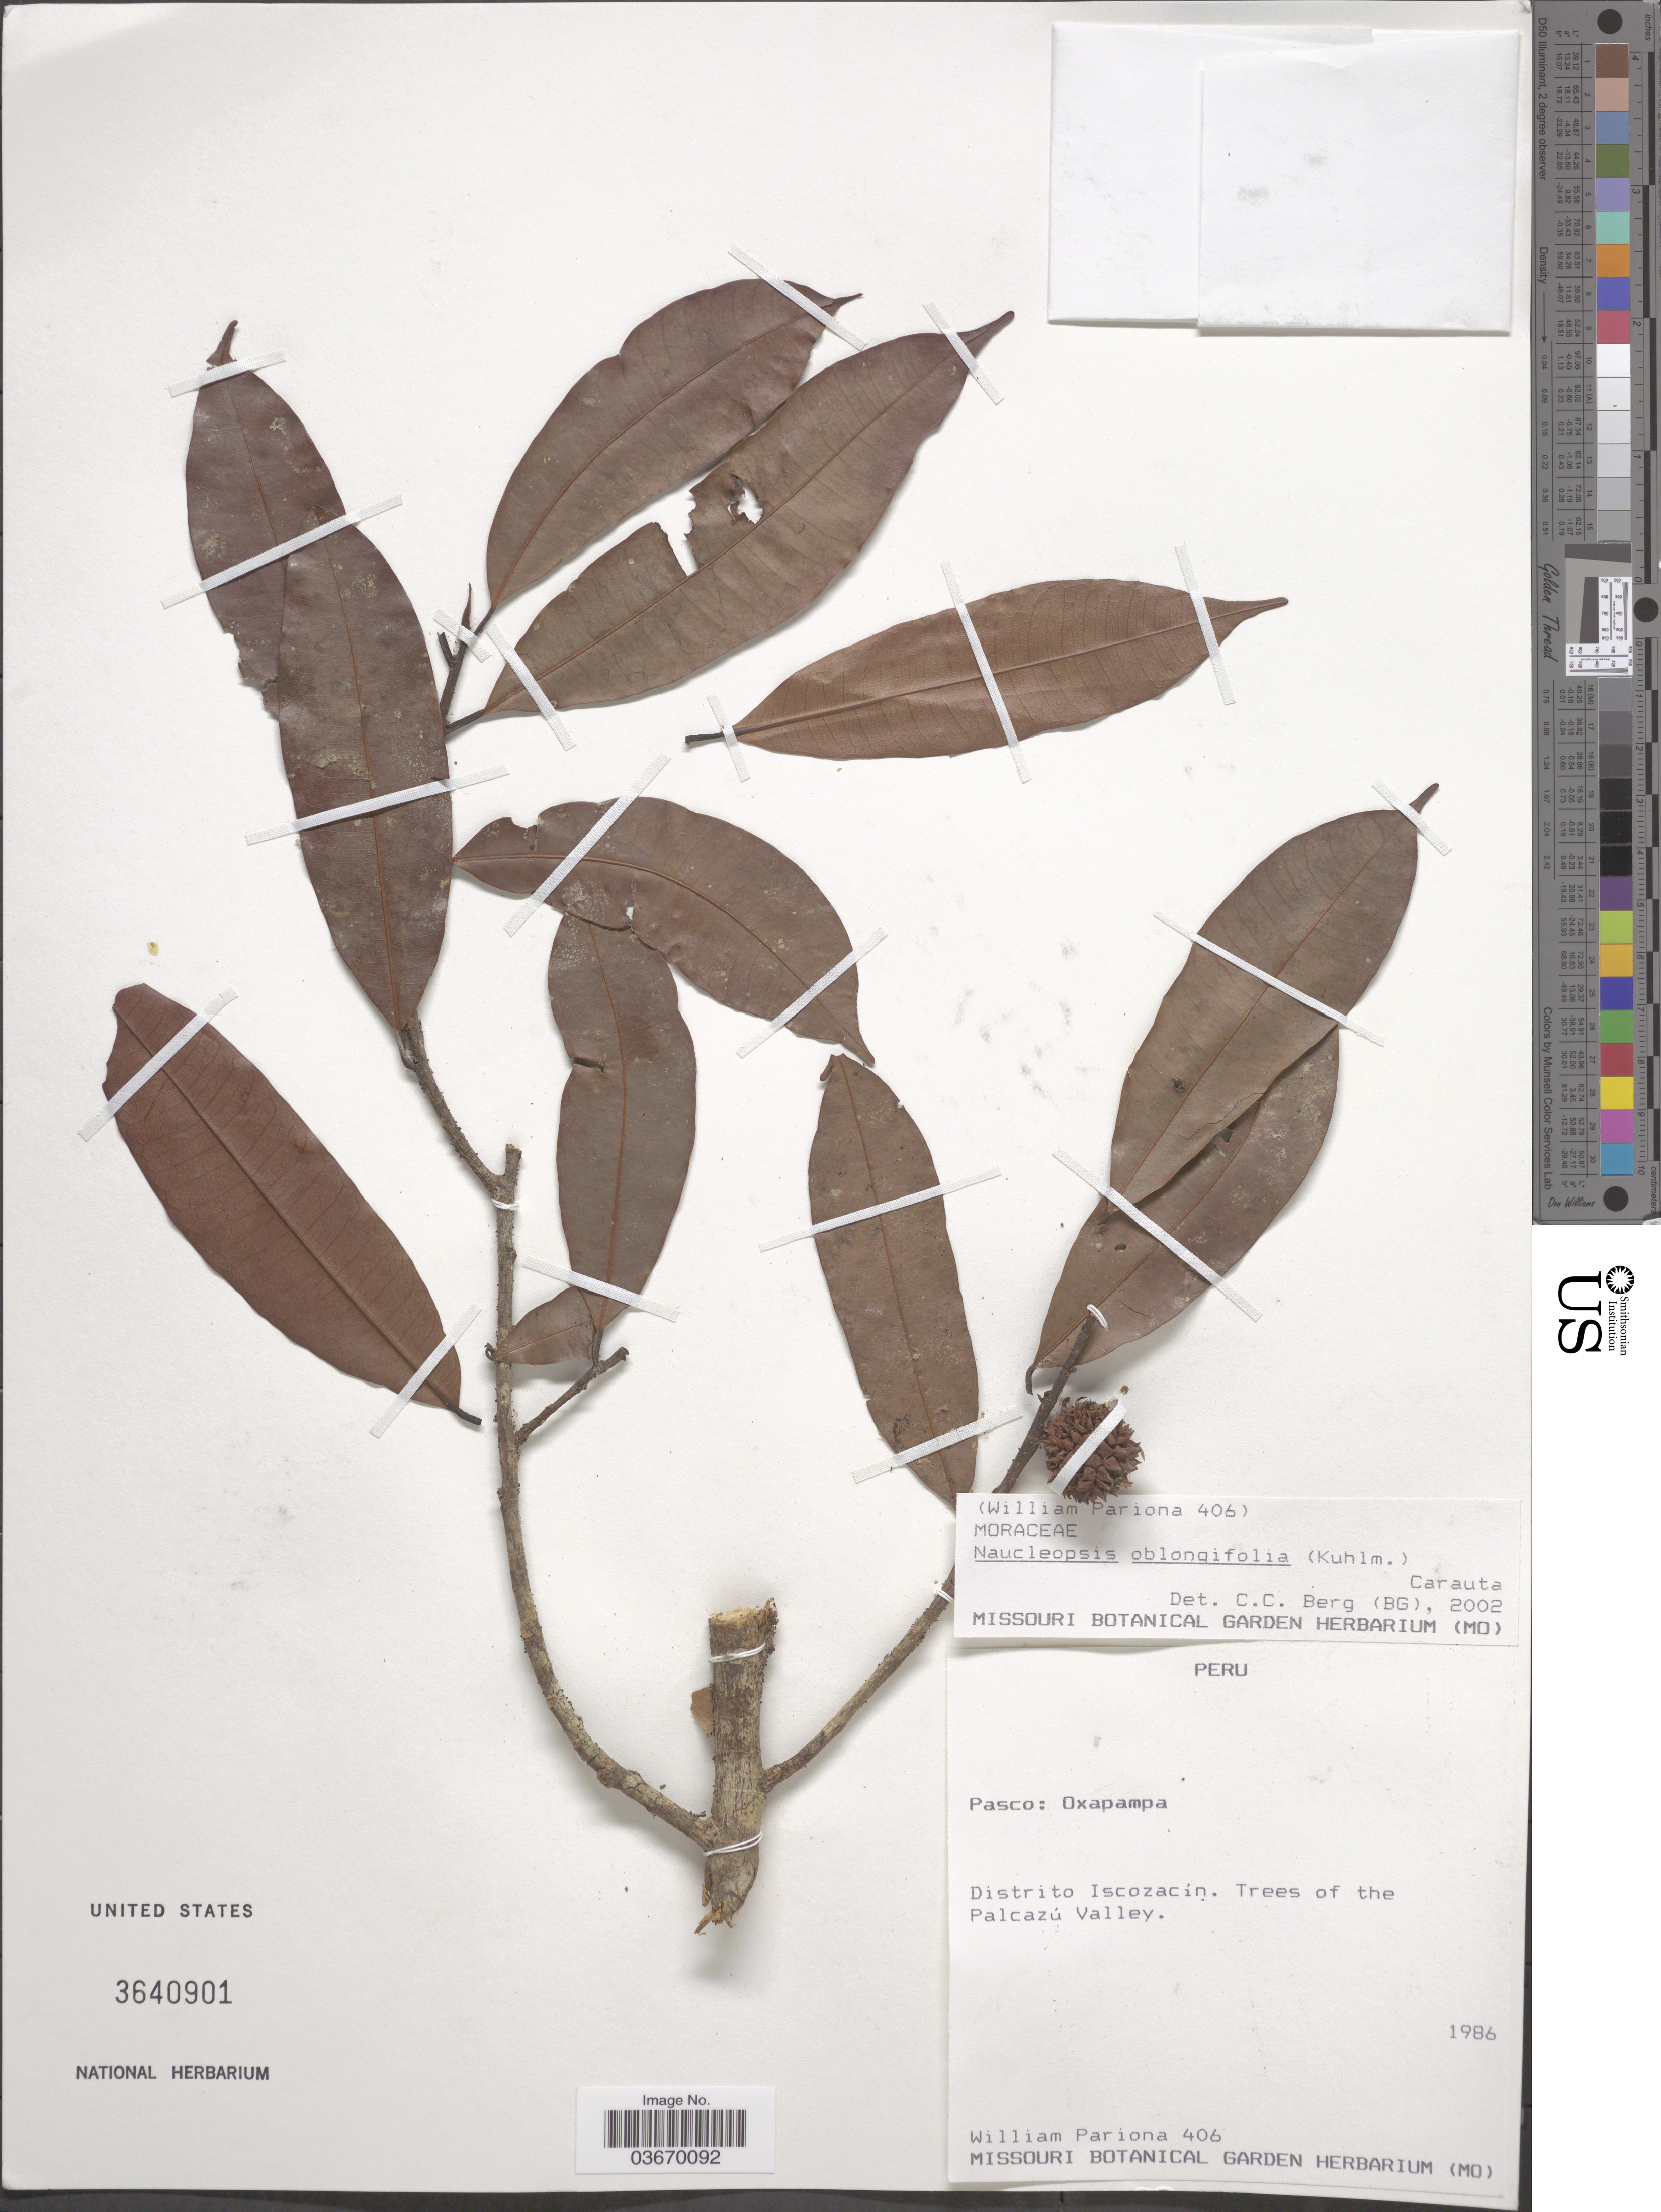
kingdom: Plantae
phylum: Tracheophyta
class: Magnoliopsida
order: Rosales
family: Moraceae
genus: Naucleopsis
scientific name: Naucleopsis oblongifolia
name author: (Kuhlm.) Carauta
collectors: W. Pariona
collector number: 406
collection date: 1986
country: Peru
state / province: Pasco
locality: Oxapampa. Distrito Iscozacín. Trees of the Palcazú Valley.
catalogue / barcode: US 3640901